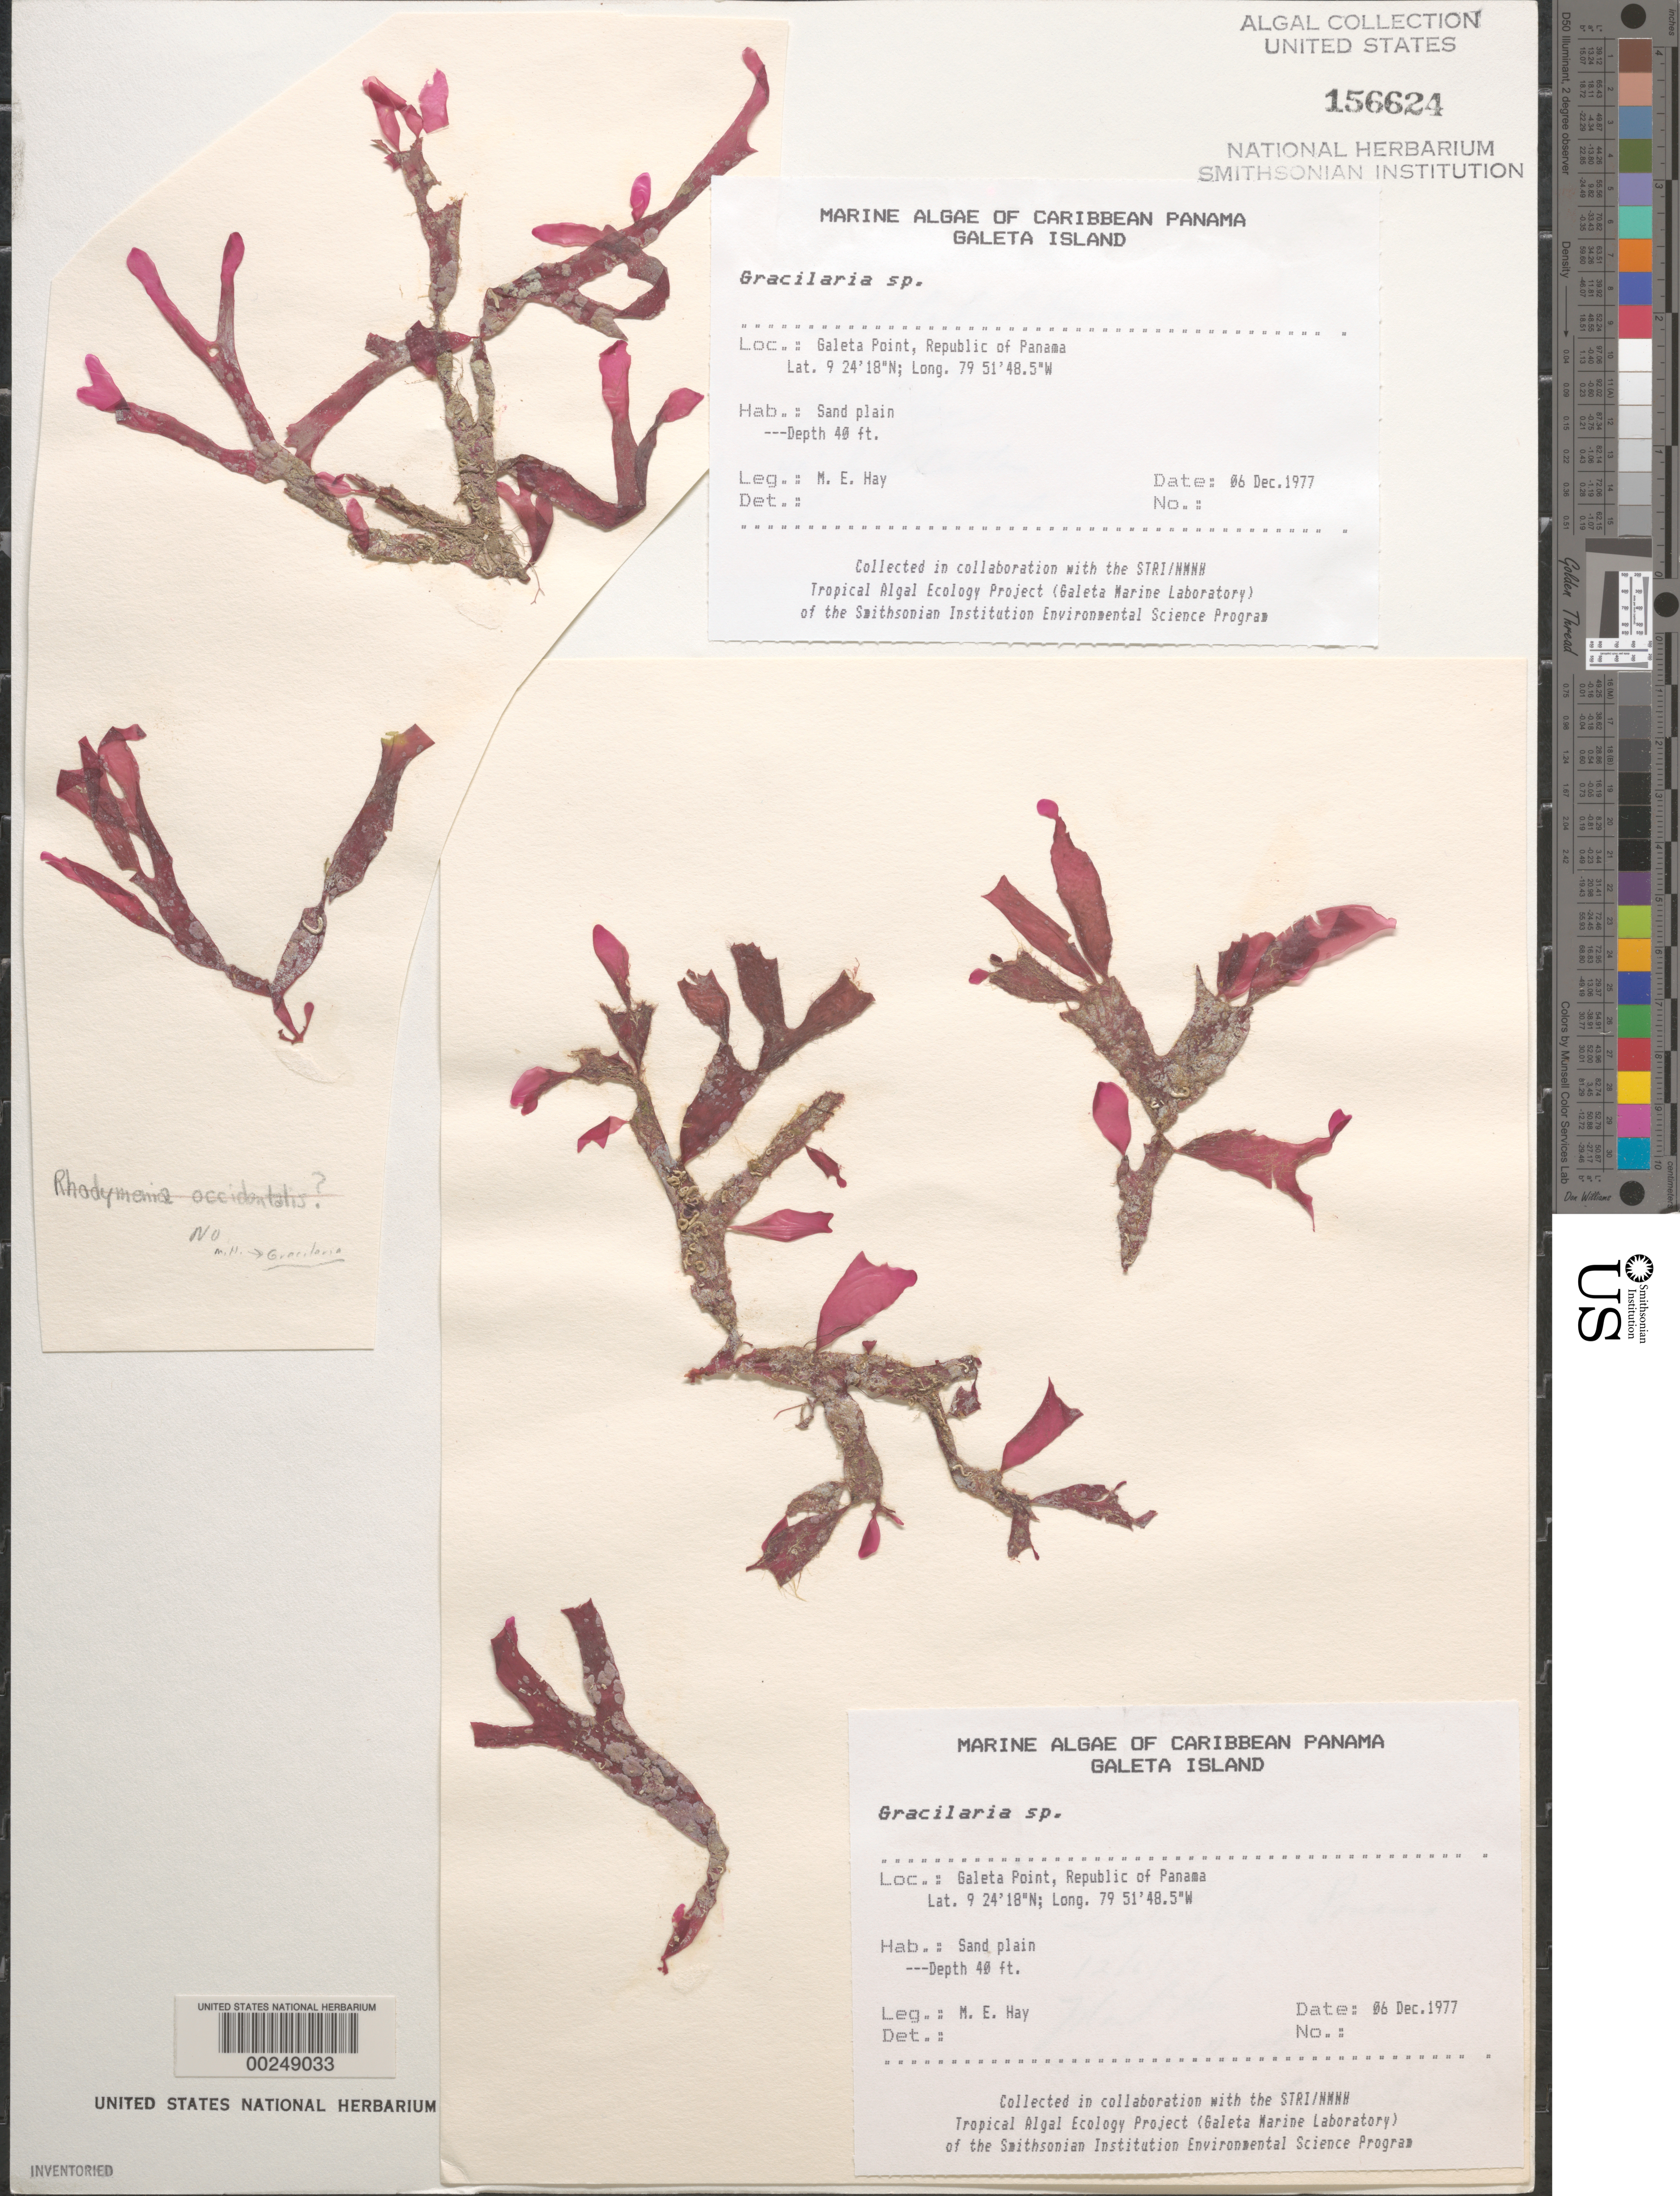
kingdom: Plantae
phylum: Rhodophyta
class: Florideophyceae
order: Gracilariales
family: Gracilariaceae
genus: Gracilaria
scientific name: Gracilaria sp.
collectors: M. E. Hay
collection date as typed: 06 Dec 1977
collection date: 1977-12-06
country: Panama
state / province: Colón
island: Galeta Island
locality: Galeta Point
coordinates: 9 24' 18" N, 79 51' 48.5" W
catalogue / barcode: US 156624